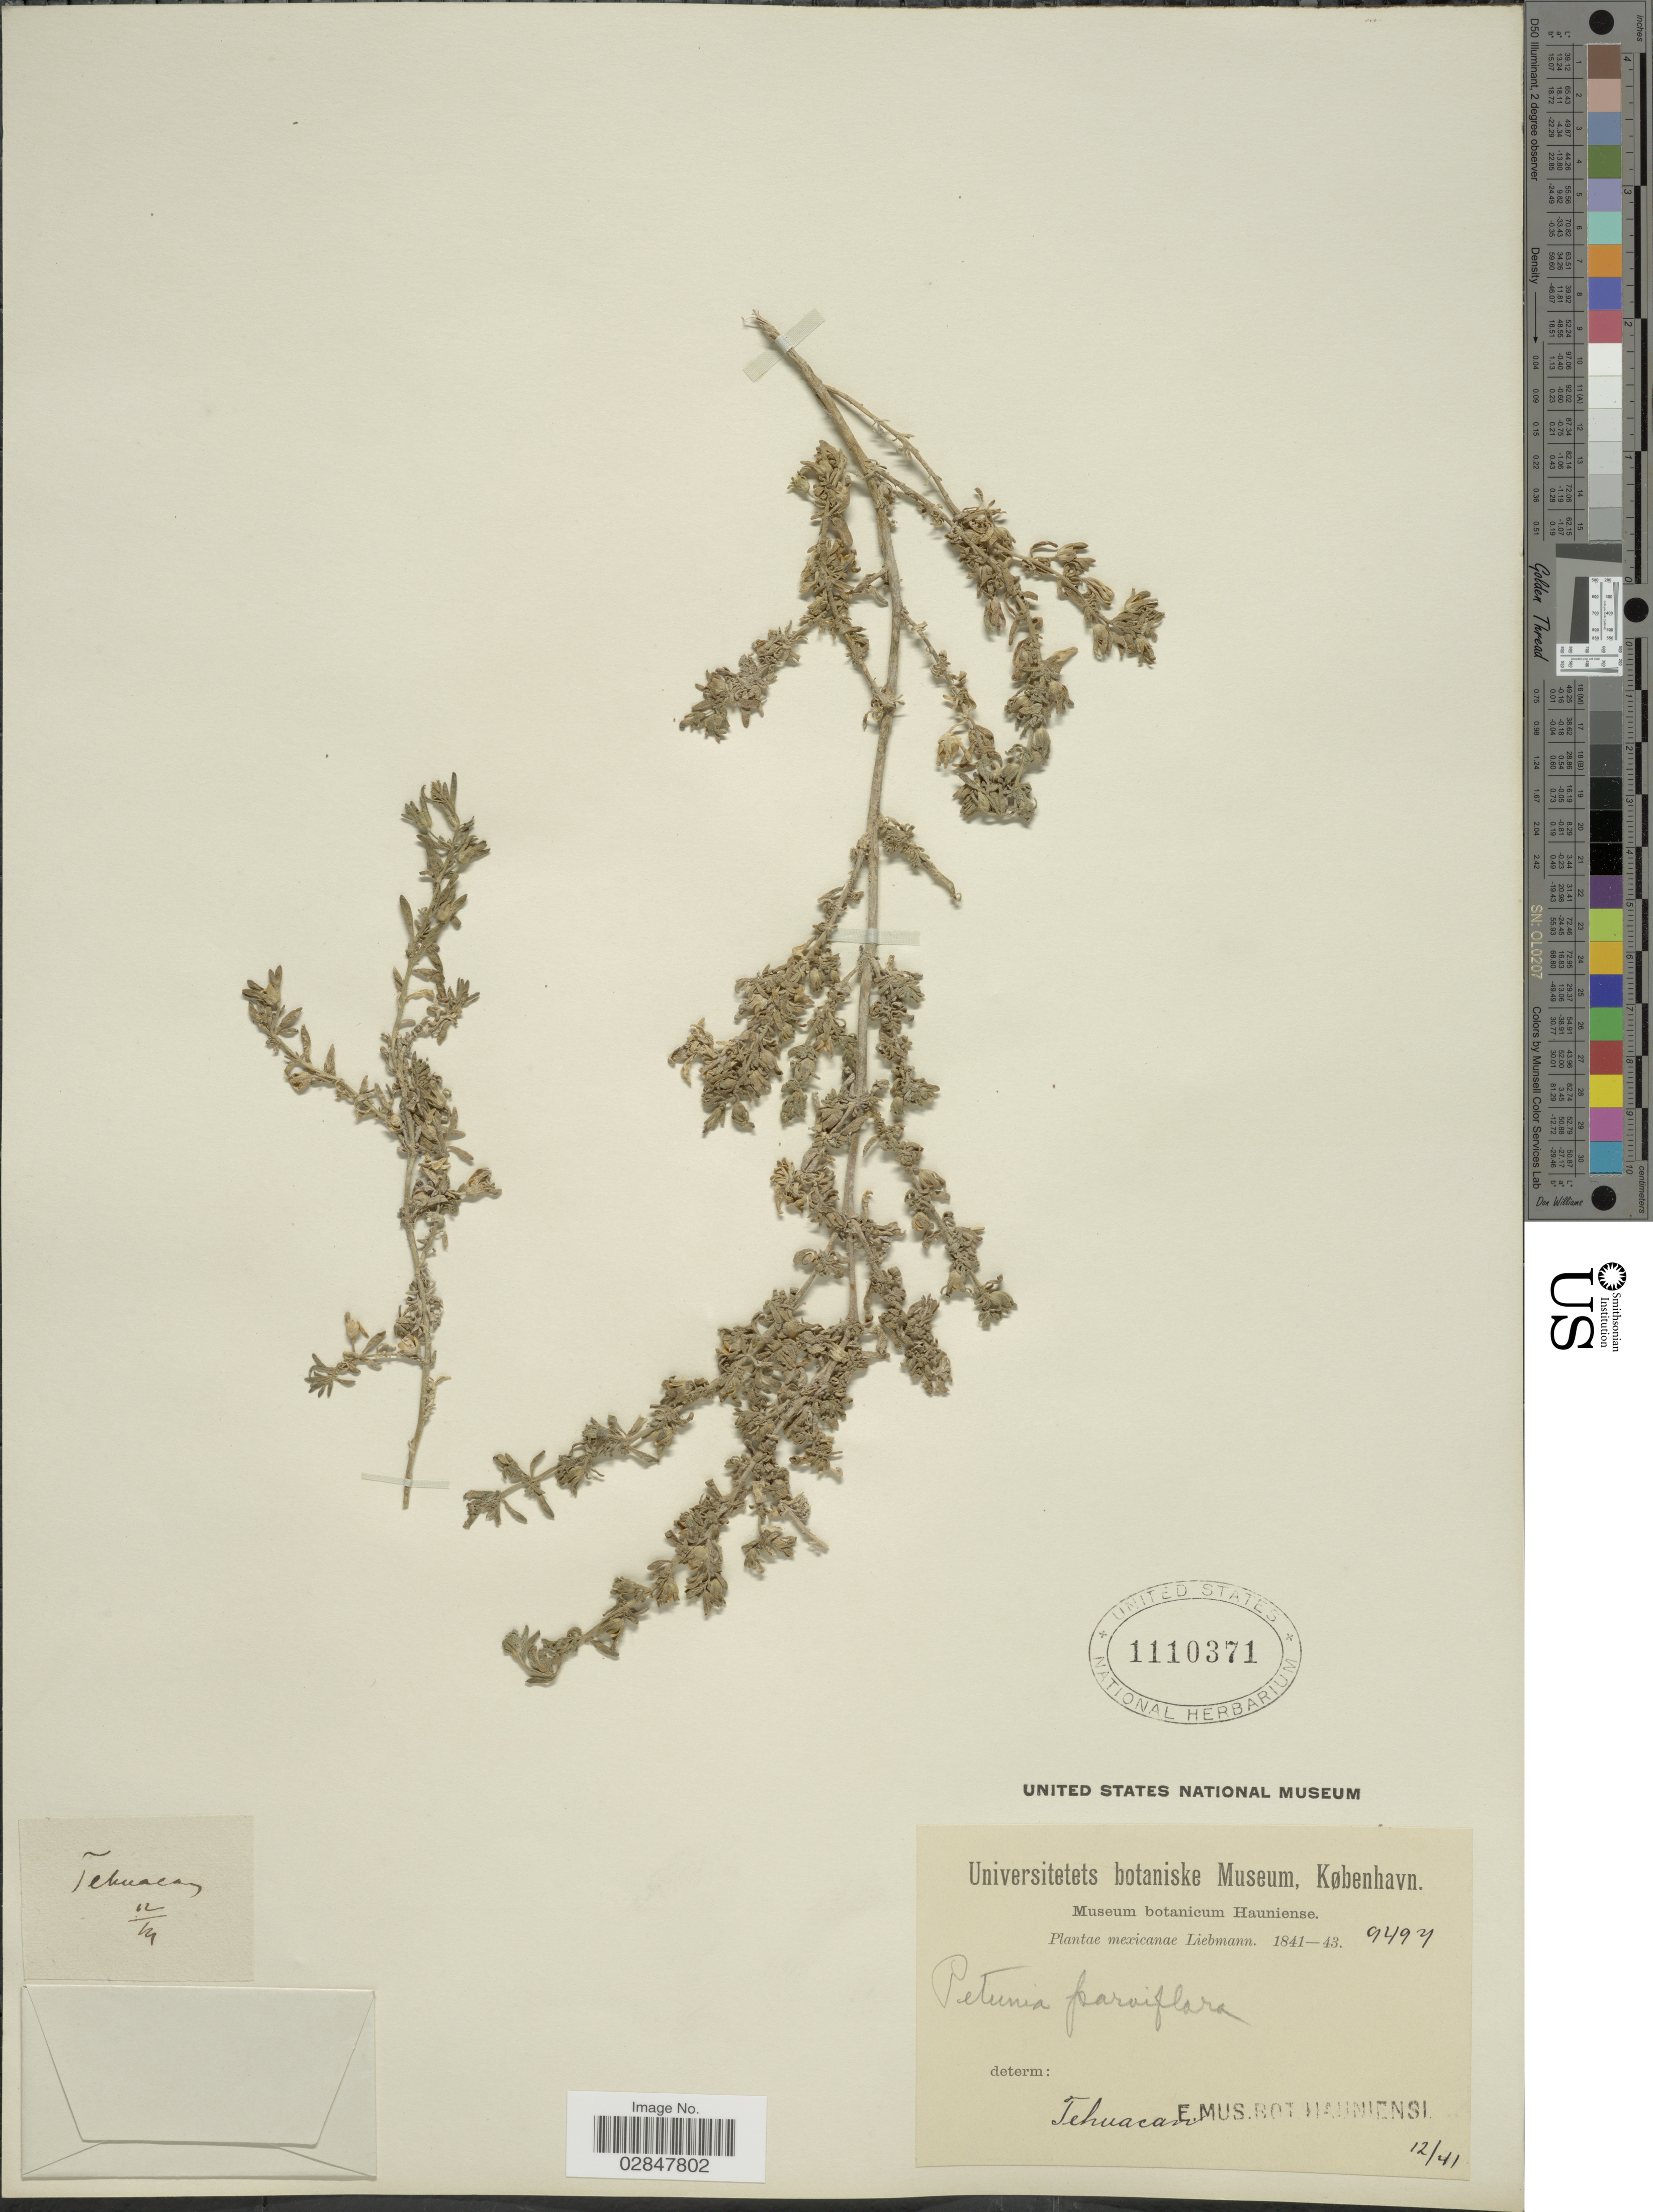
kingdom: Plantae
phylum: Tracheophyta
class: Magnoliopsida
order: Solanales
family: Solanaceae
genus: Petunia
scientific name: Petunia parviflora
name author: Juss.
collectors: Liebmann, --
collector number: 9494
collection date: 1841-12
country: Mexico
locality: Tehuacan.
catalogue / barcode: US 1110371